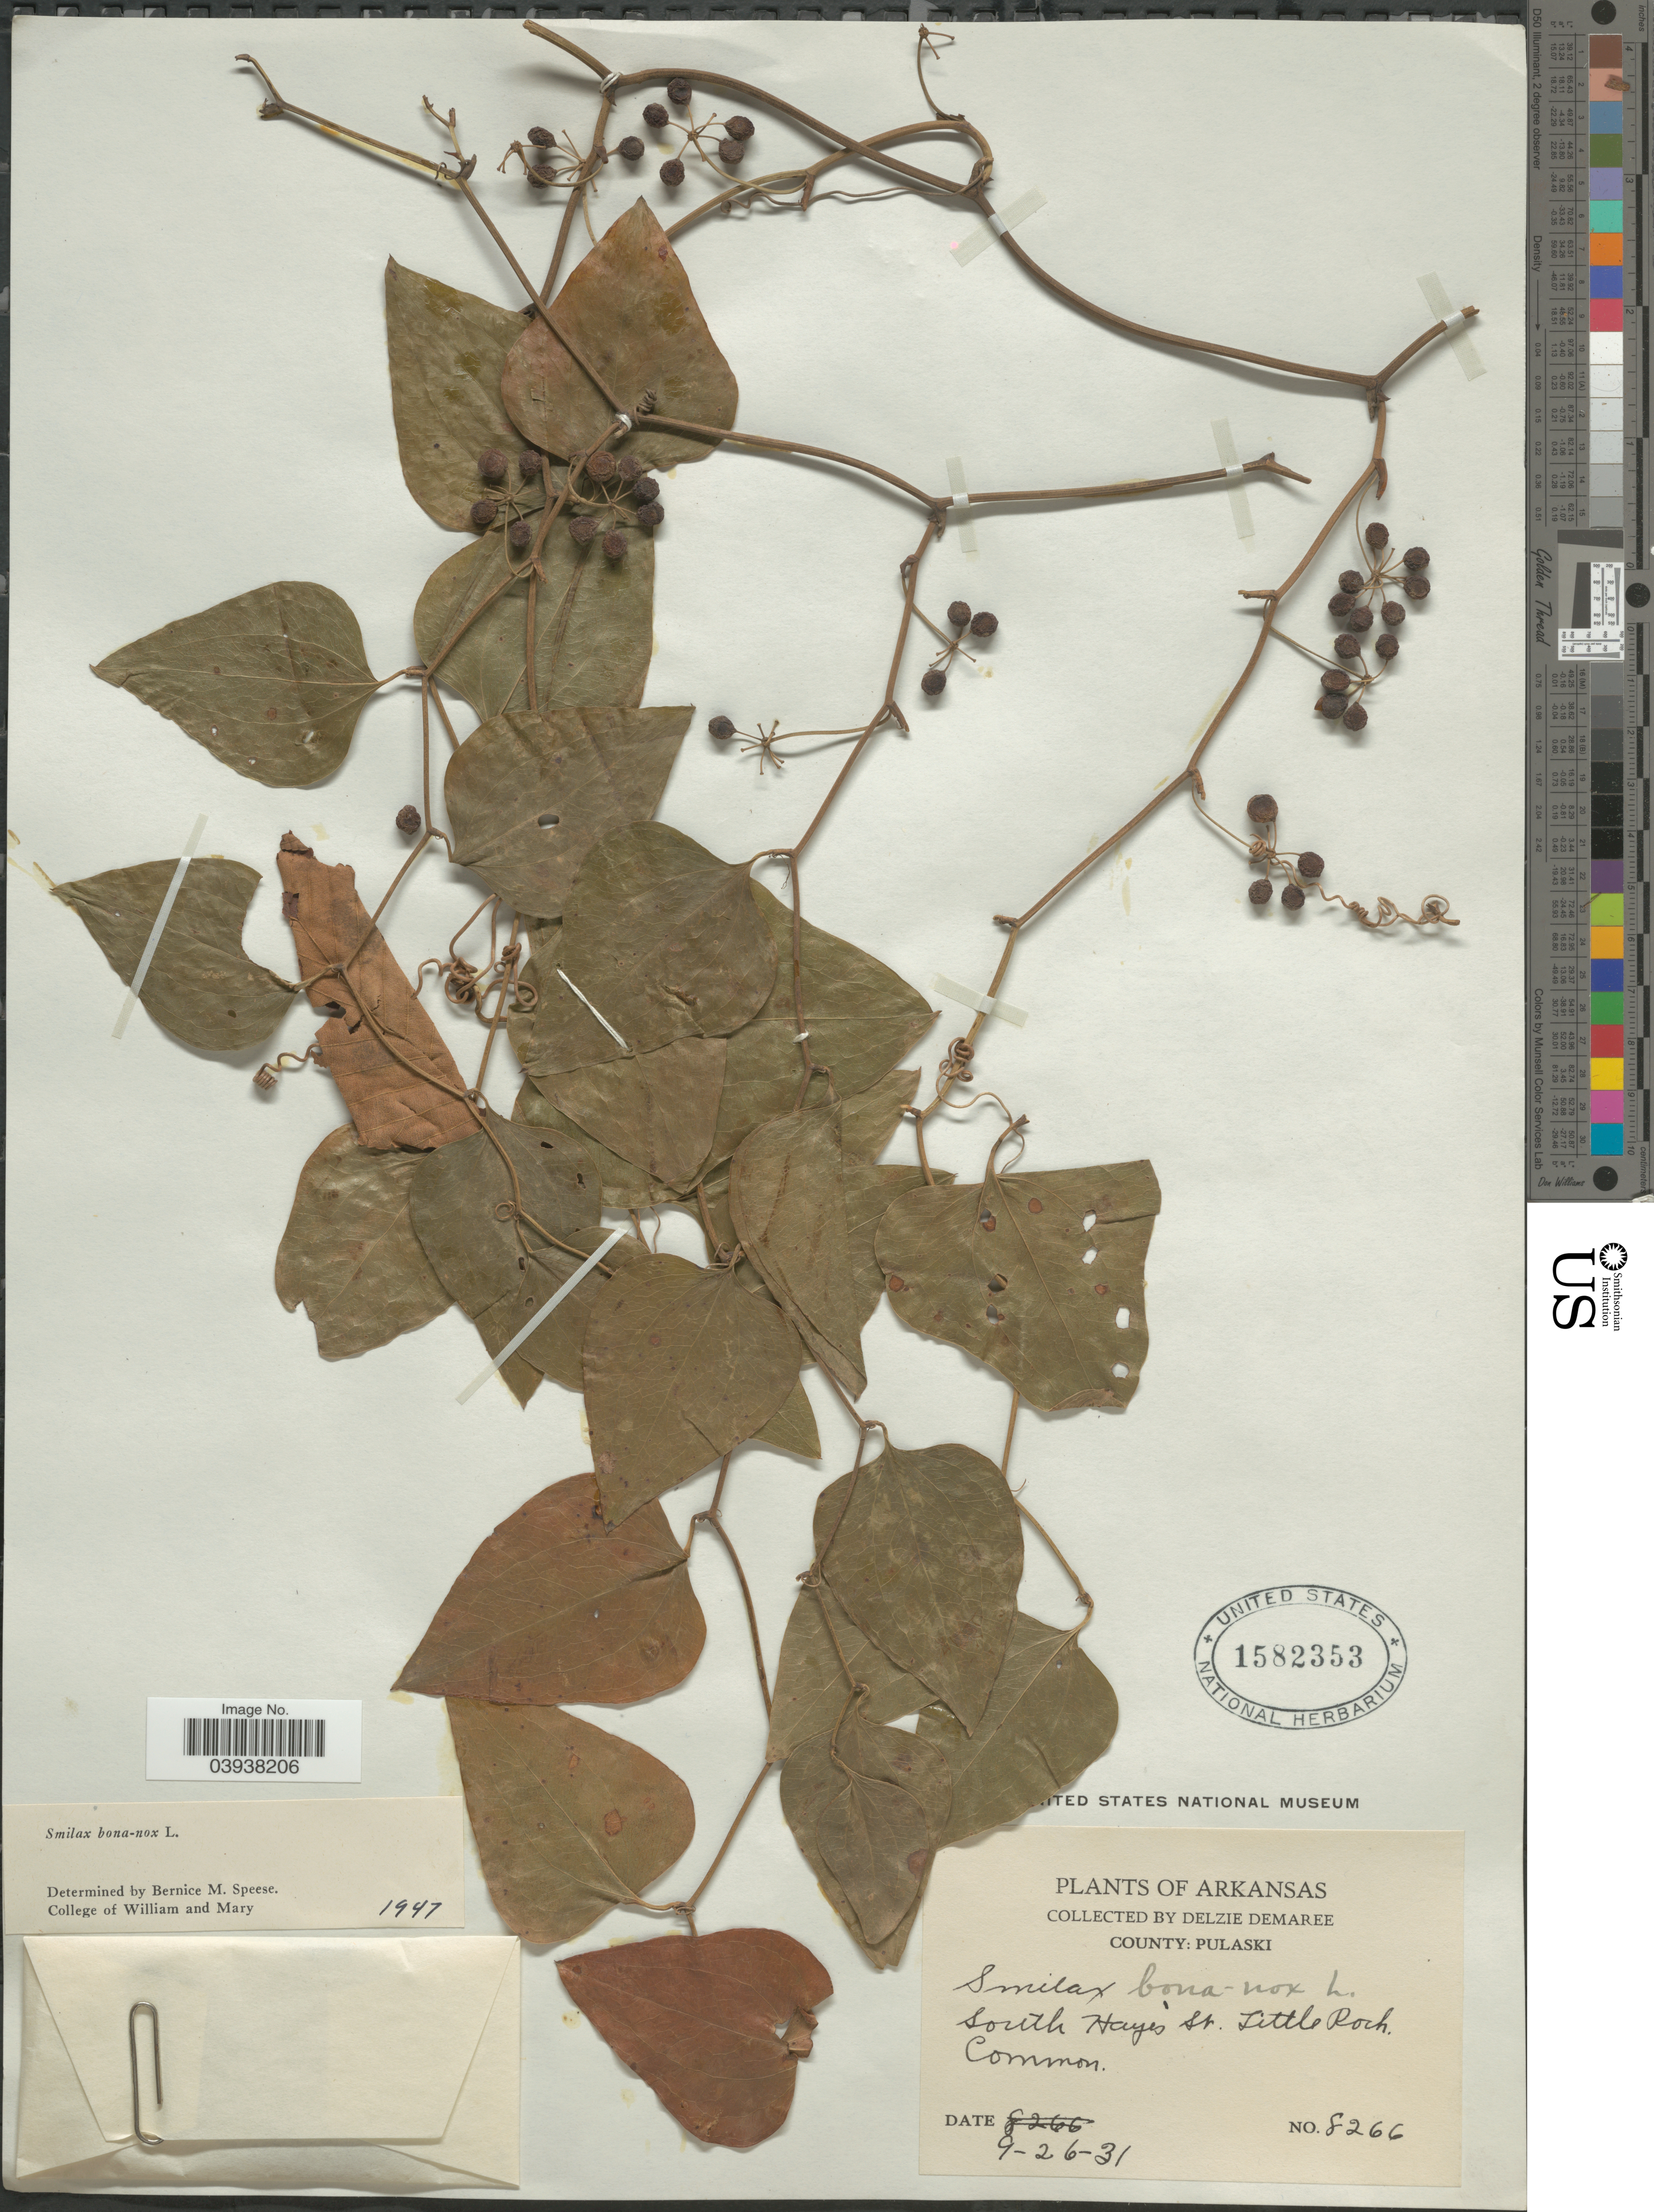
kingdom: Plantae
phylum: Tracheophyta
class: Liliopsida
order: Liliales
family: Smilacaceae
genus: Smilax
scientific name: Smilax bona-nox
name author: L.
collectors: D. Demaree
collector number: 8266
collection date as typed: Transcribed d/m/y: 26/9/31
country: United States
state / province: Arkansas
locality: County: Pulaski. South Hayes St. Little Rock. Common.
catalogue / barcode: US 1582353